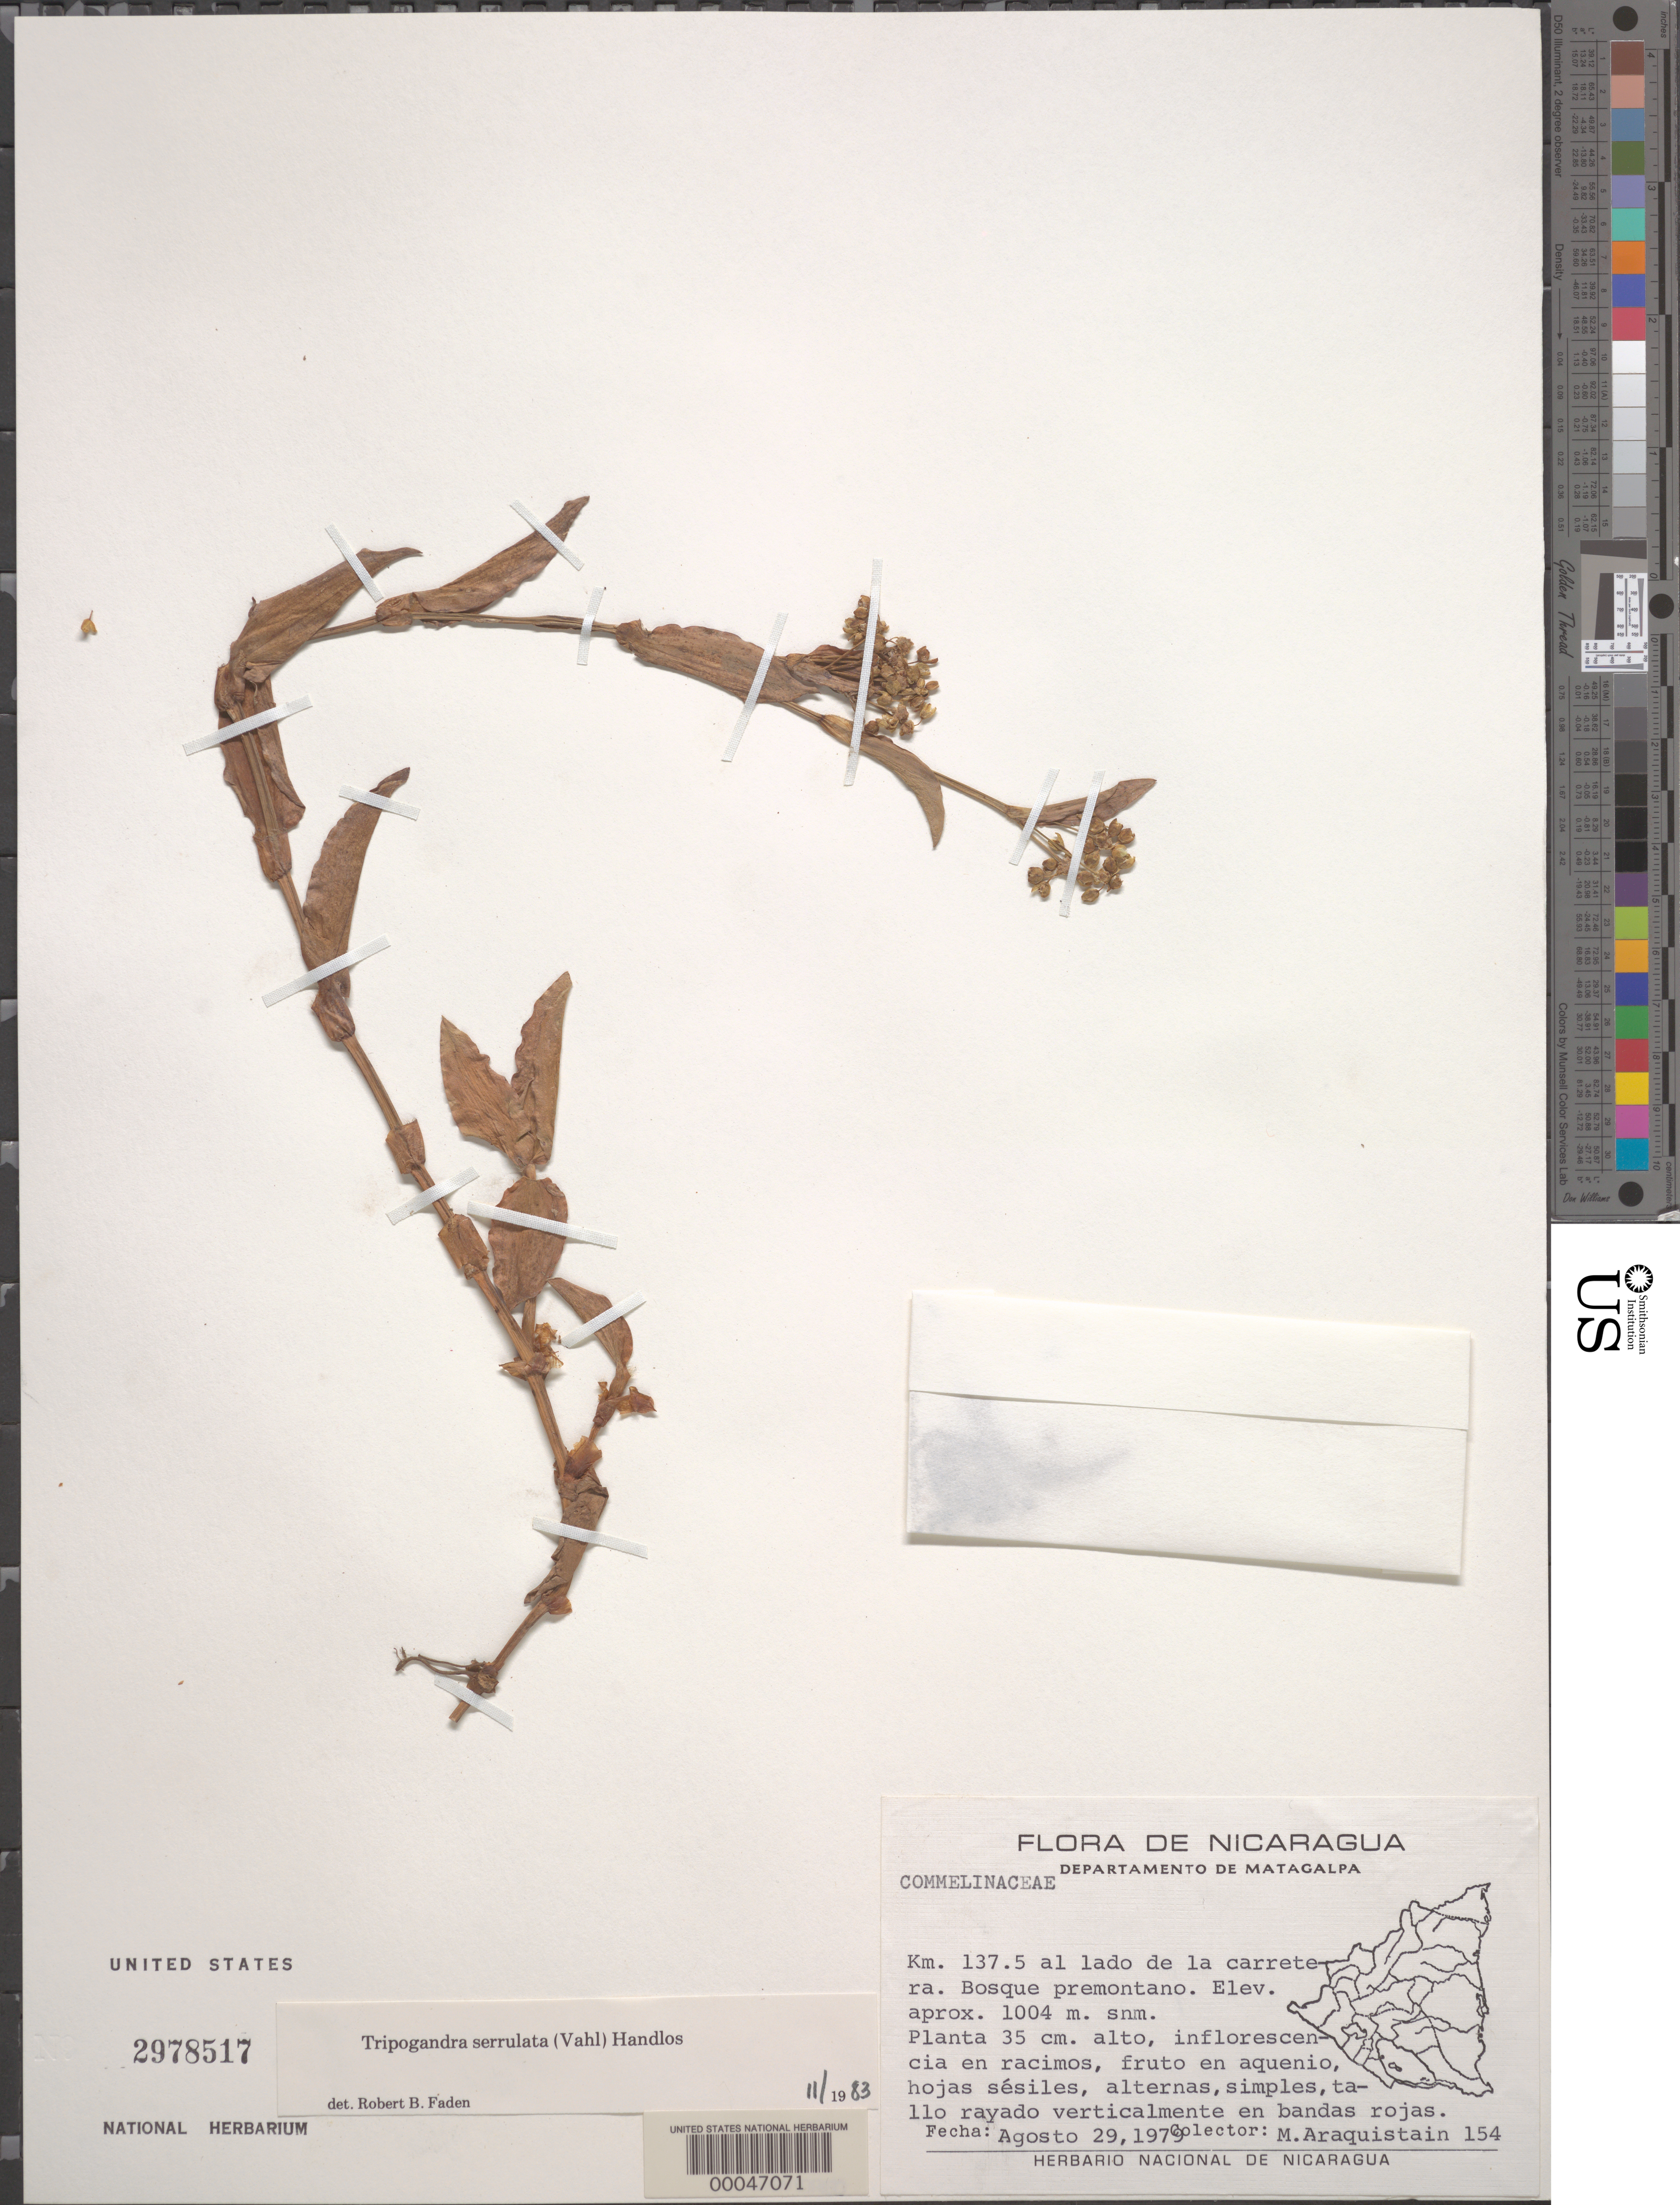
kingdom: Plantae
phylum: Tracheophyta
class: Liliopsida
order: Commelinales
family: Commelinaceae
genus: Tripogandra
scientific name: Tripogandra serrulata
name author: (Vahl) Handlos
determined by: Faden, Robert B., (US), Smithsonian Institution - National Museum of Natural History (UNITED STATES)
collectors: M. Araquistain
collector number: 154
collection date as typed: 29 Aug 1979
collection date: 1979-08-29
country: Nicaragua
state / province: Matagalpa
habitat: Premontane forest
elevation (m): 1004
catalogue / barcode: US 2978517